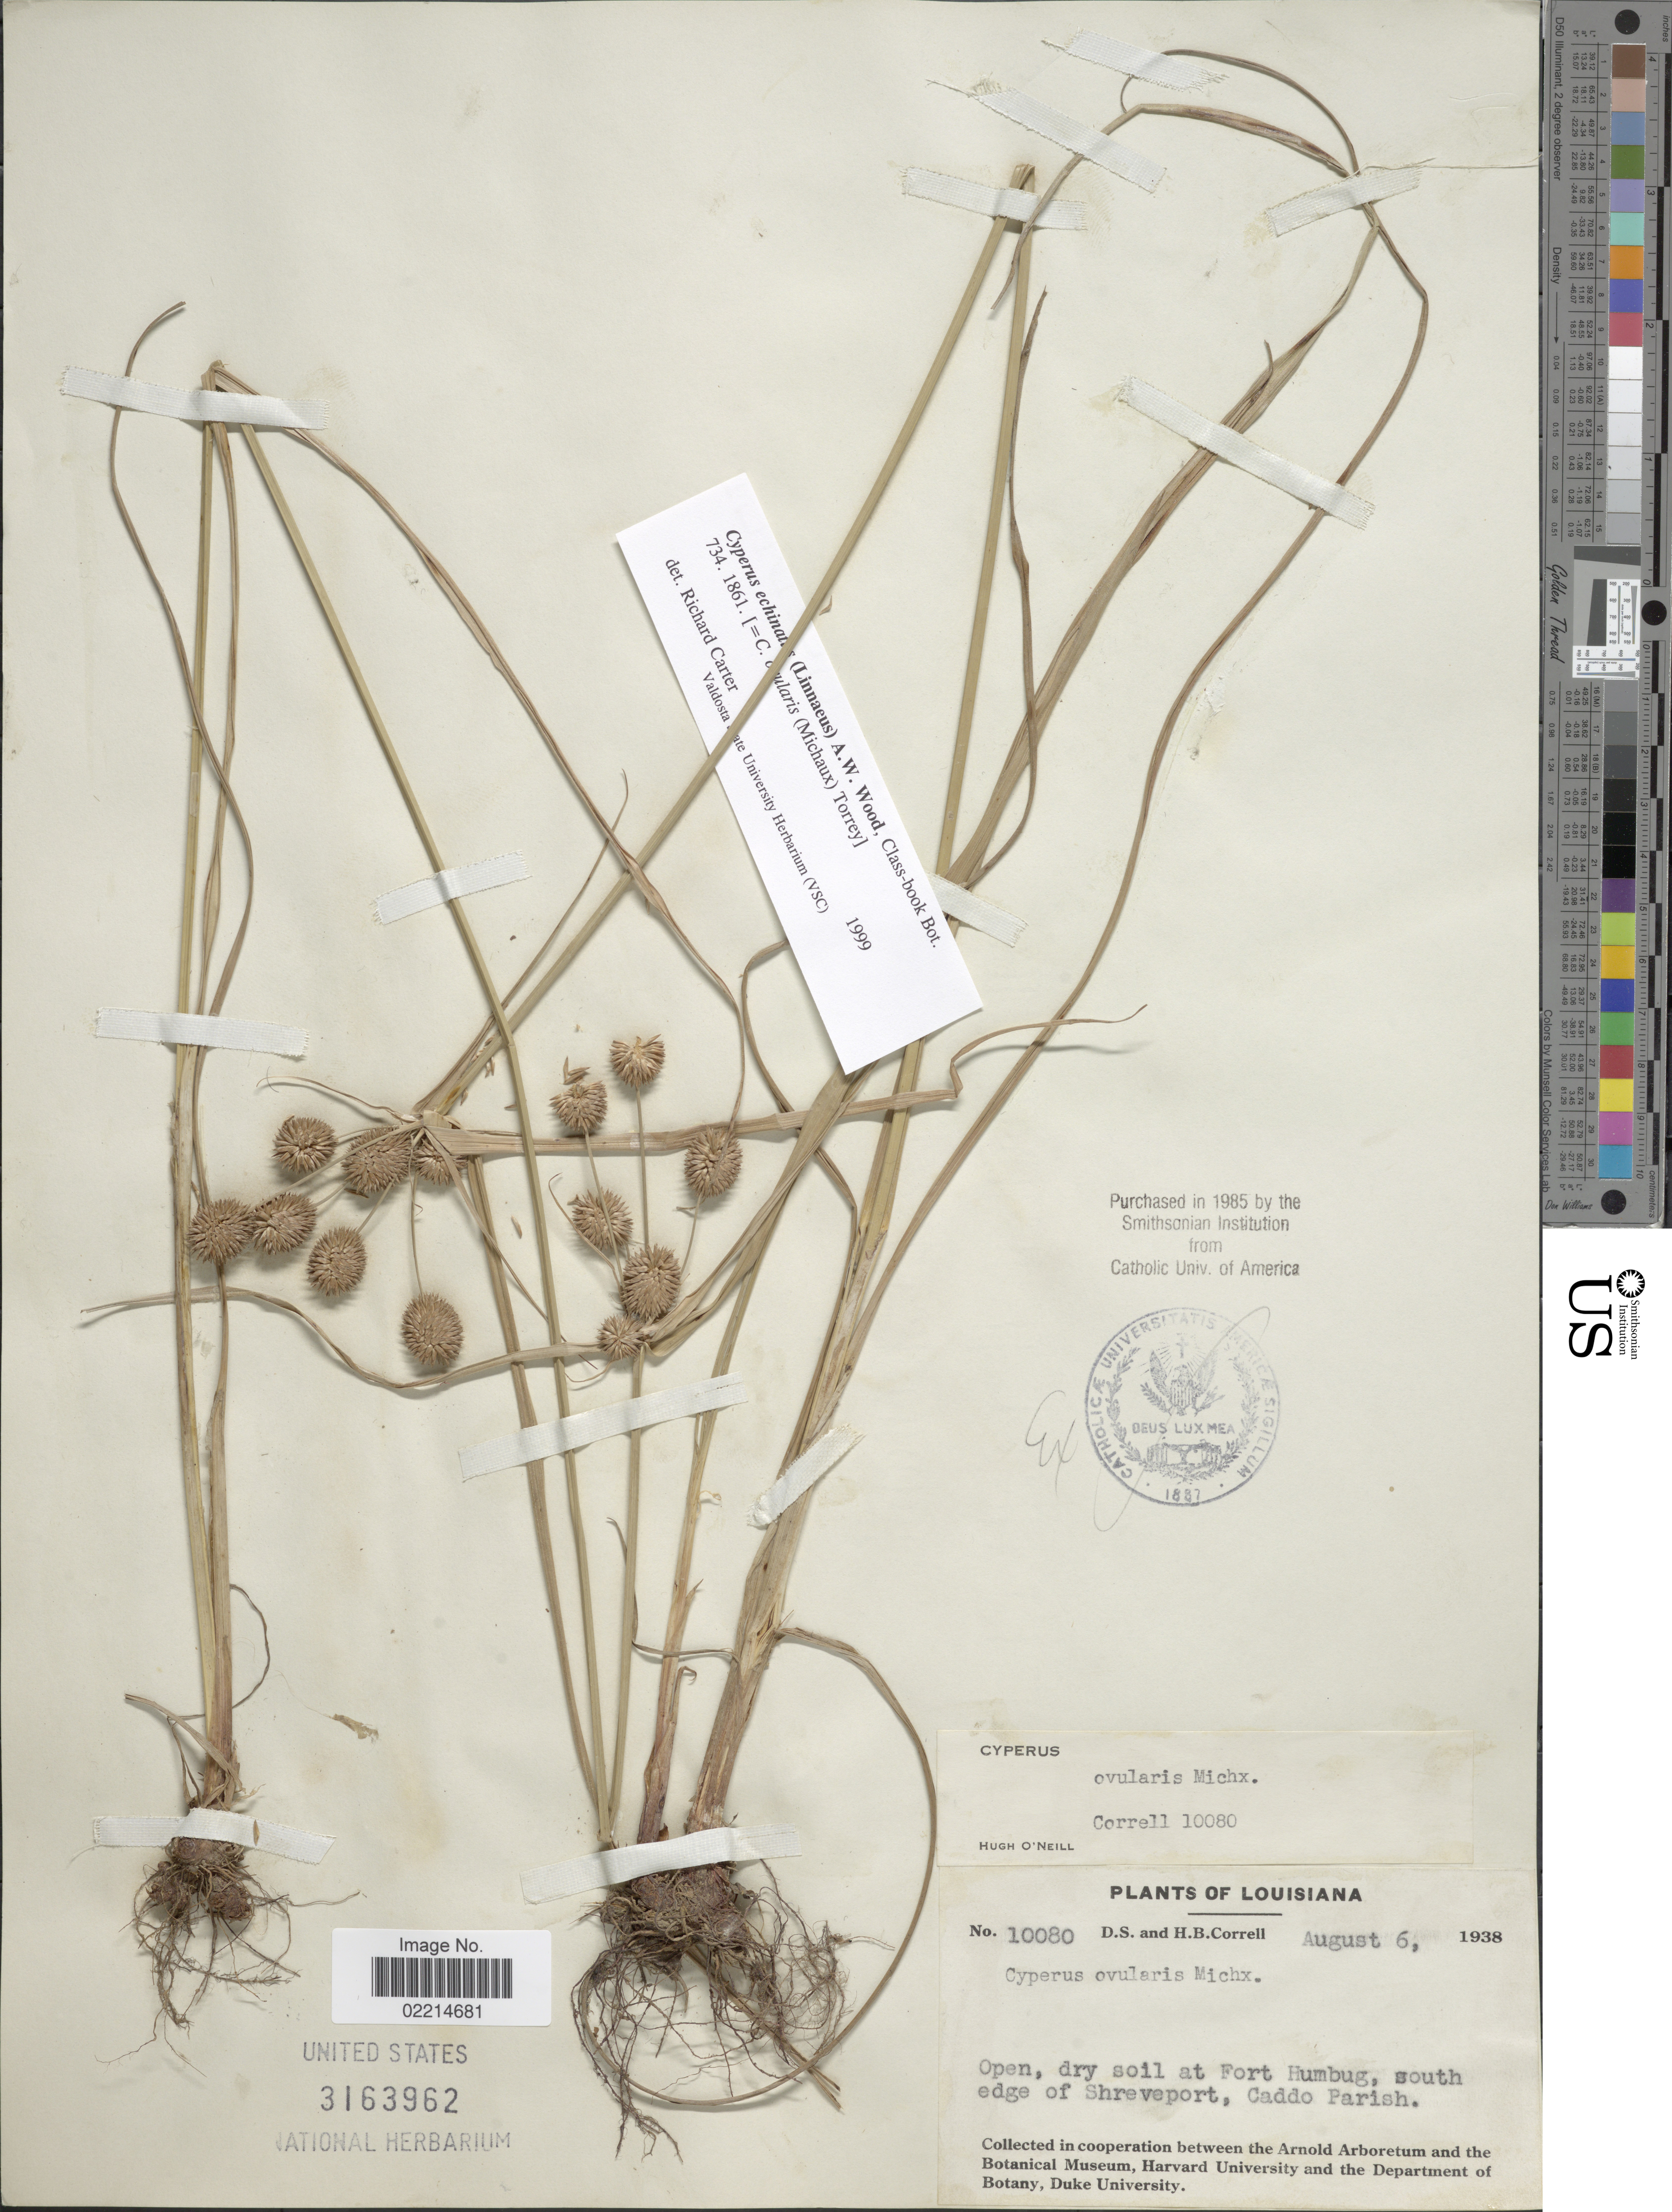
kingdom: Plantae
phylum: Tracheophyta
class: Liliopsida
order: Poales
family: Cyperaceae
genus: Cyperus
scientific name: Cyperus echinatus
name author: (L.) Alph. Wood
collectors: D. S. Correll & H. Correll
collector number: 10080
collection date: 1938-08-06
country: United States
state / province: Louisiana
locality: Open, dry soil at Fort Humbug, south edge of Shreveport, Caddo Parish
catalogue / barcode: US 3163962